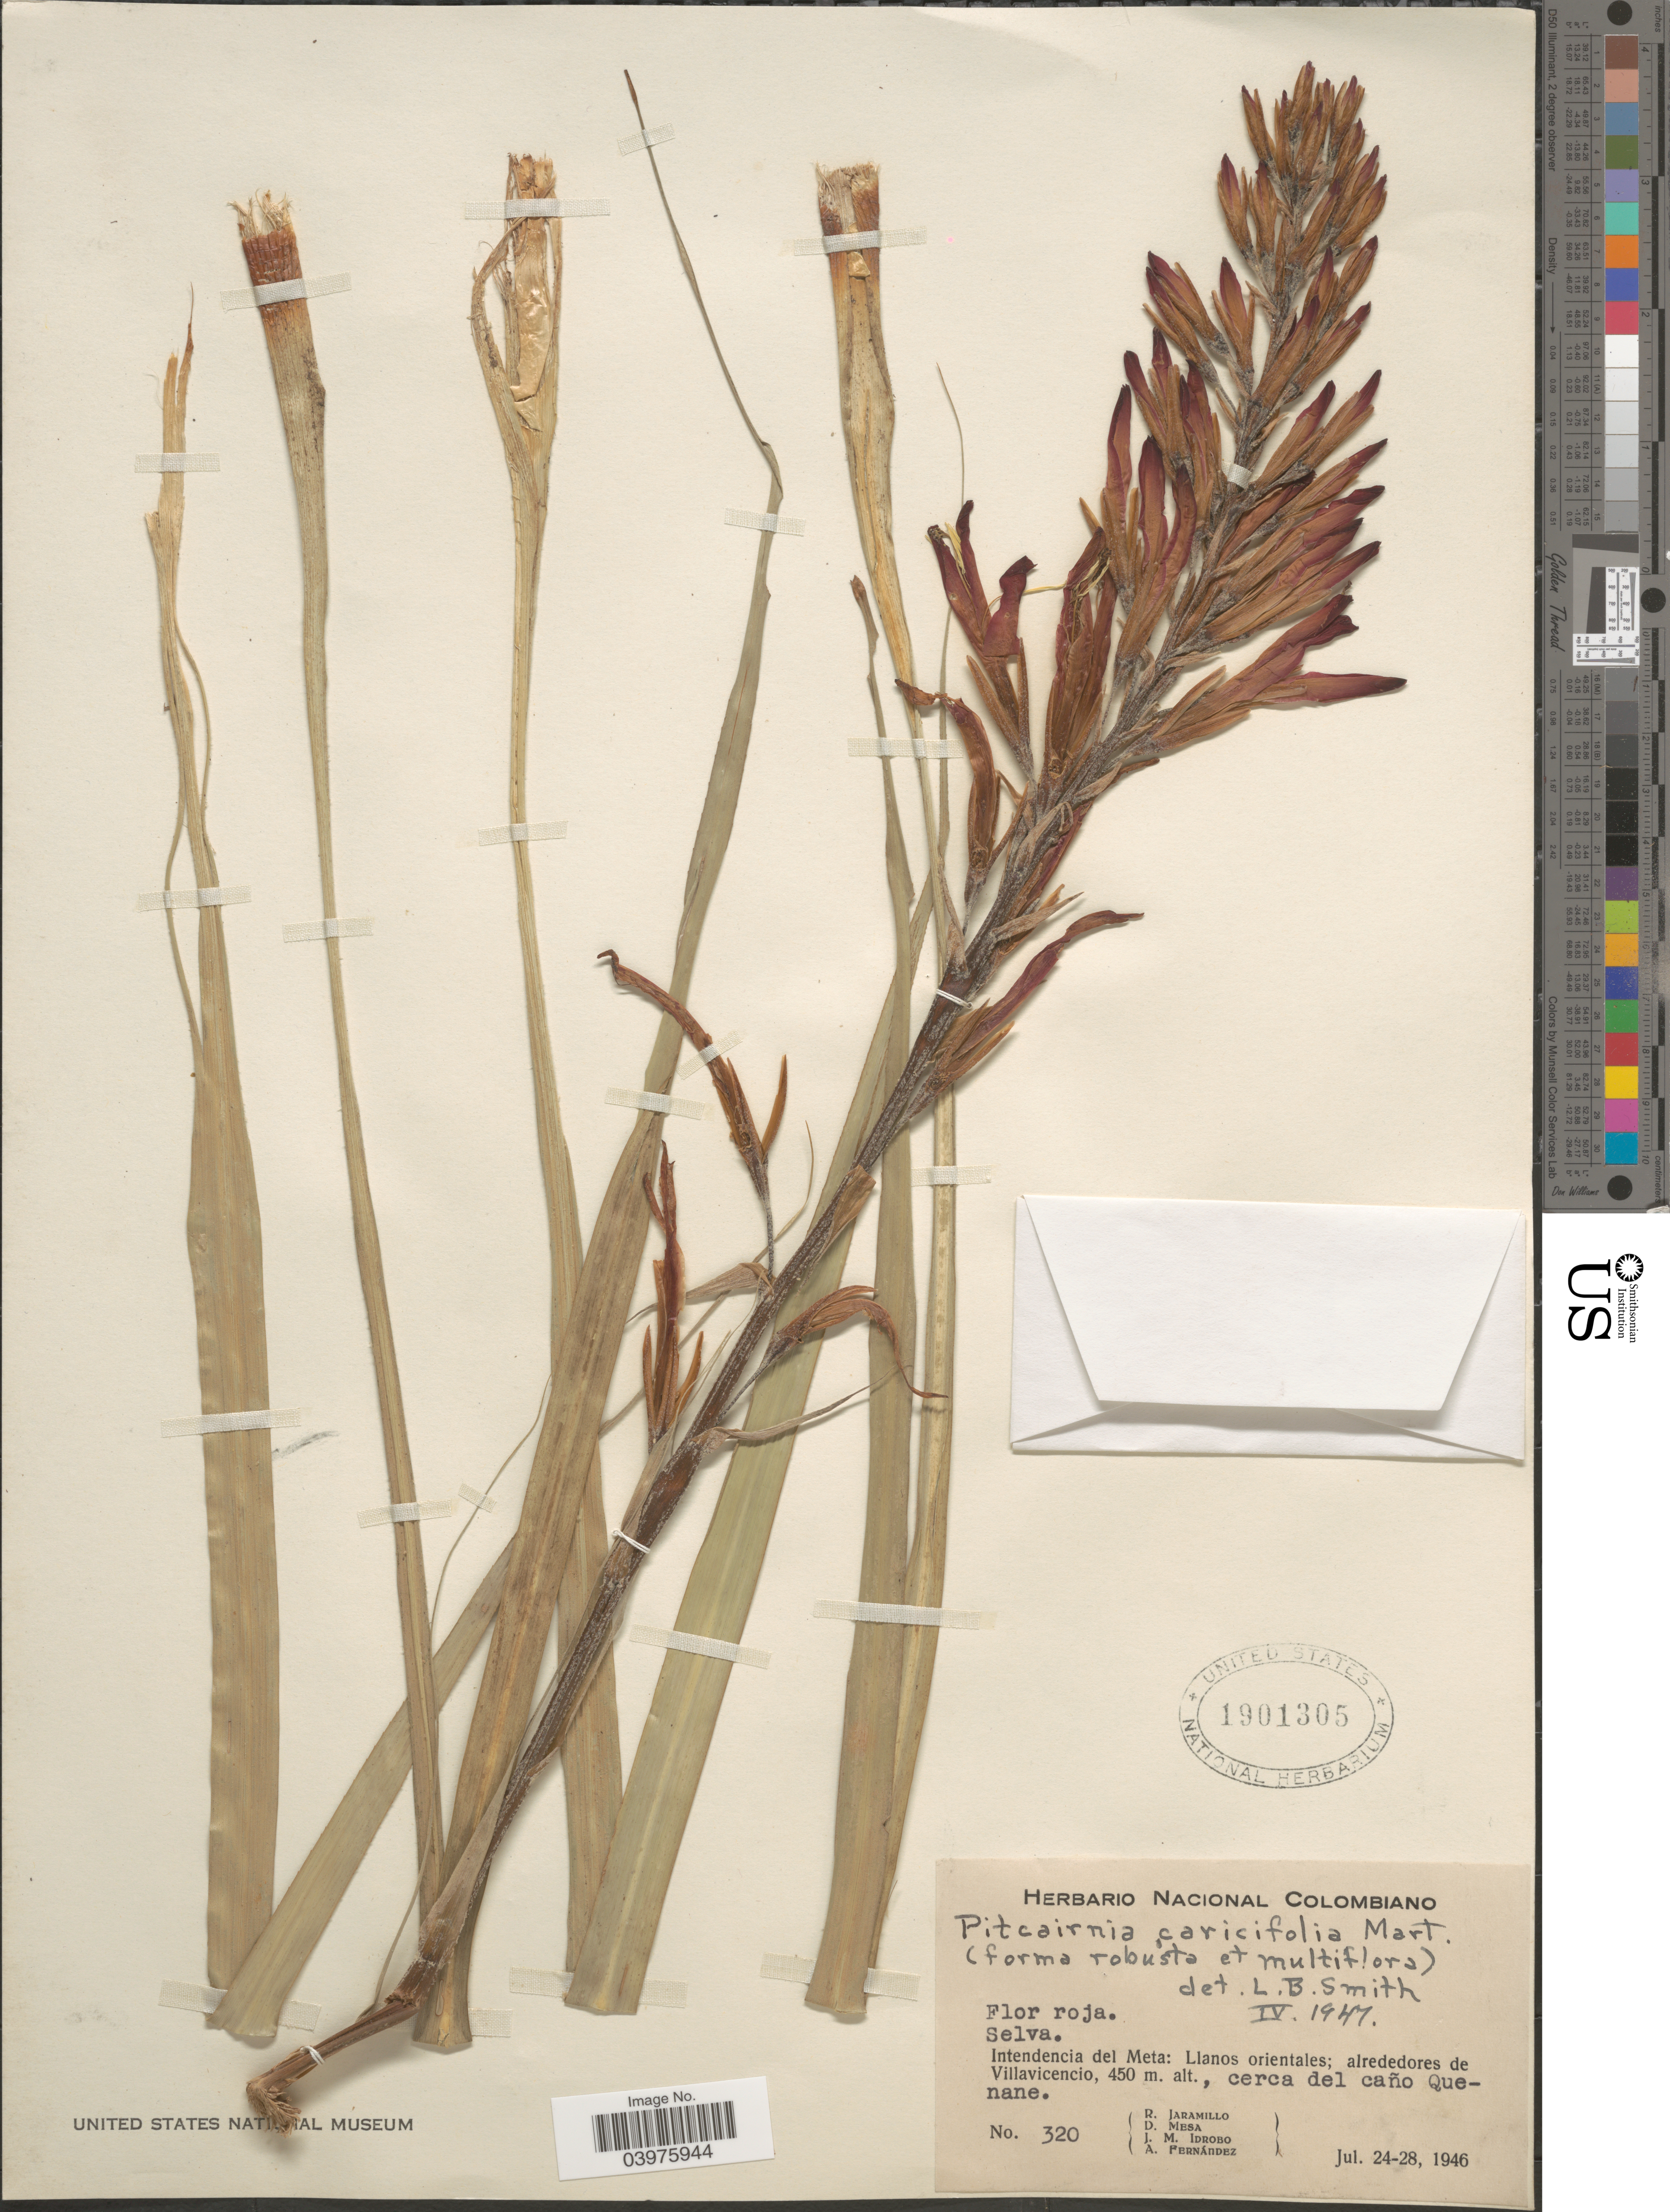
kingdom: Plantae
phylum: Tracheophyta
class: Liliopsida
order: Poales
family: Bromeliaceae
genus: Pitcairnia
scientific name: Pitcairnia caricifolia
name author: Mart. ex Schult. f.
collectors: R. Jaramillo, D. Mesa, J. M. Idrobo & A. Fernandez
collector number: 320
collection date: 1946-07-24/1946-07-28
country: Colombia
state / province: Meta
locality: Intendencia del Meta: Llanos orientales; alrededores de Villavicencio, cerca del caño Quenane.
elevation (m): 450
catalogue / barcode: US 1901305